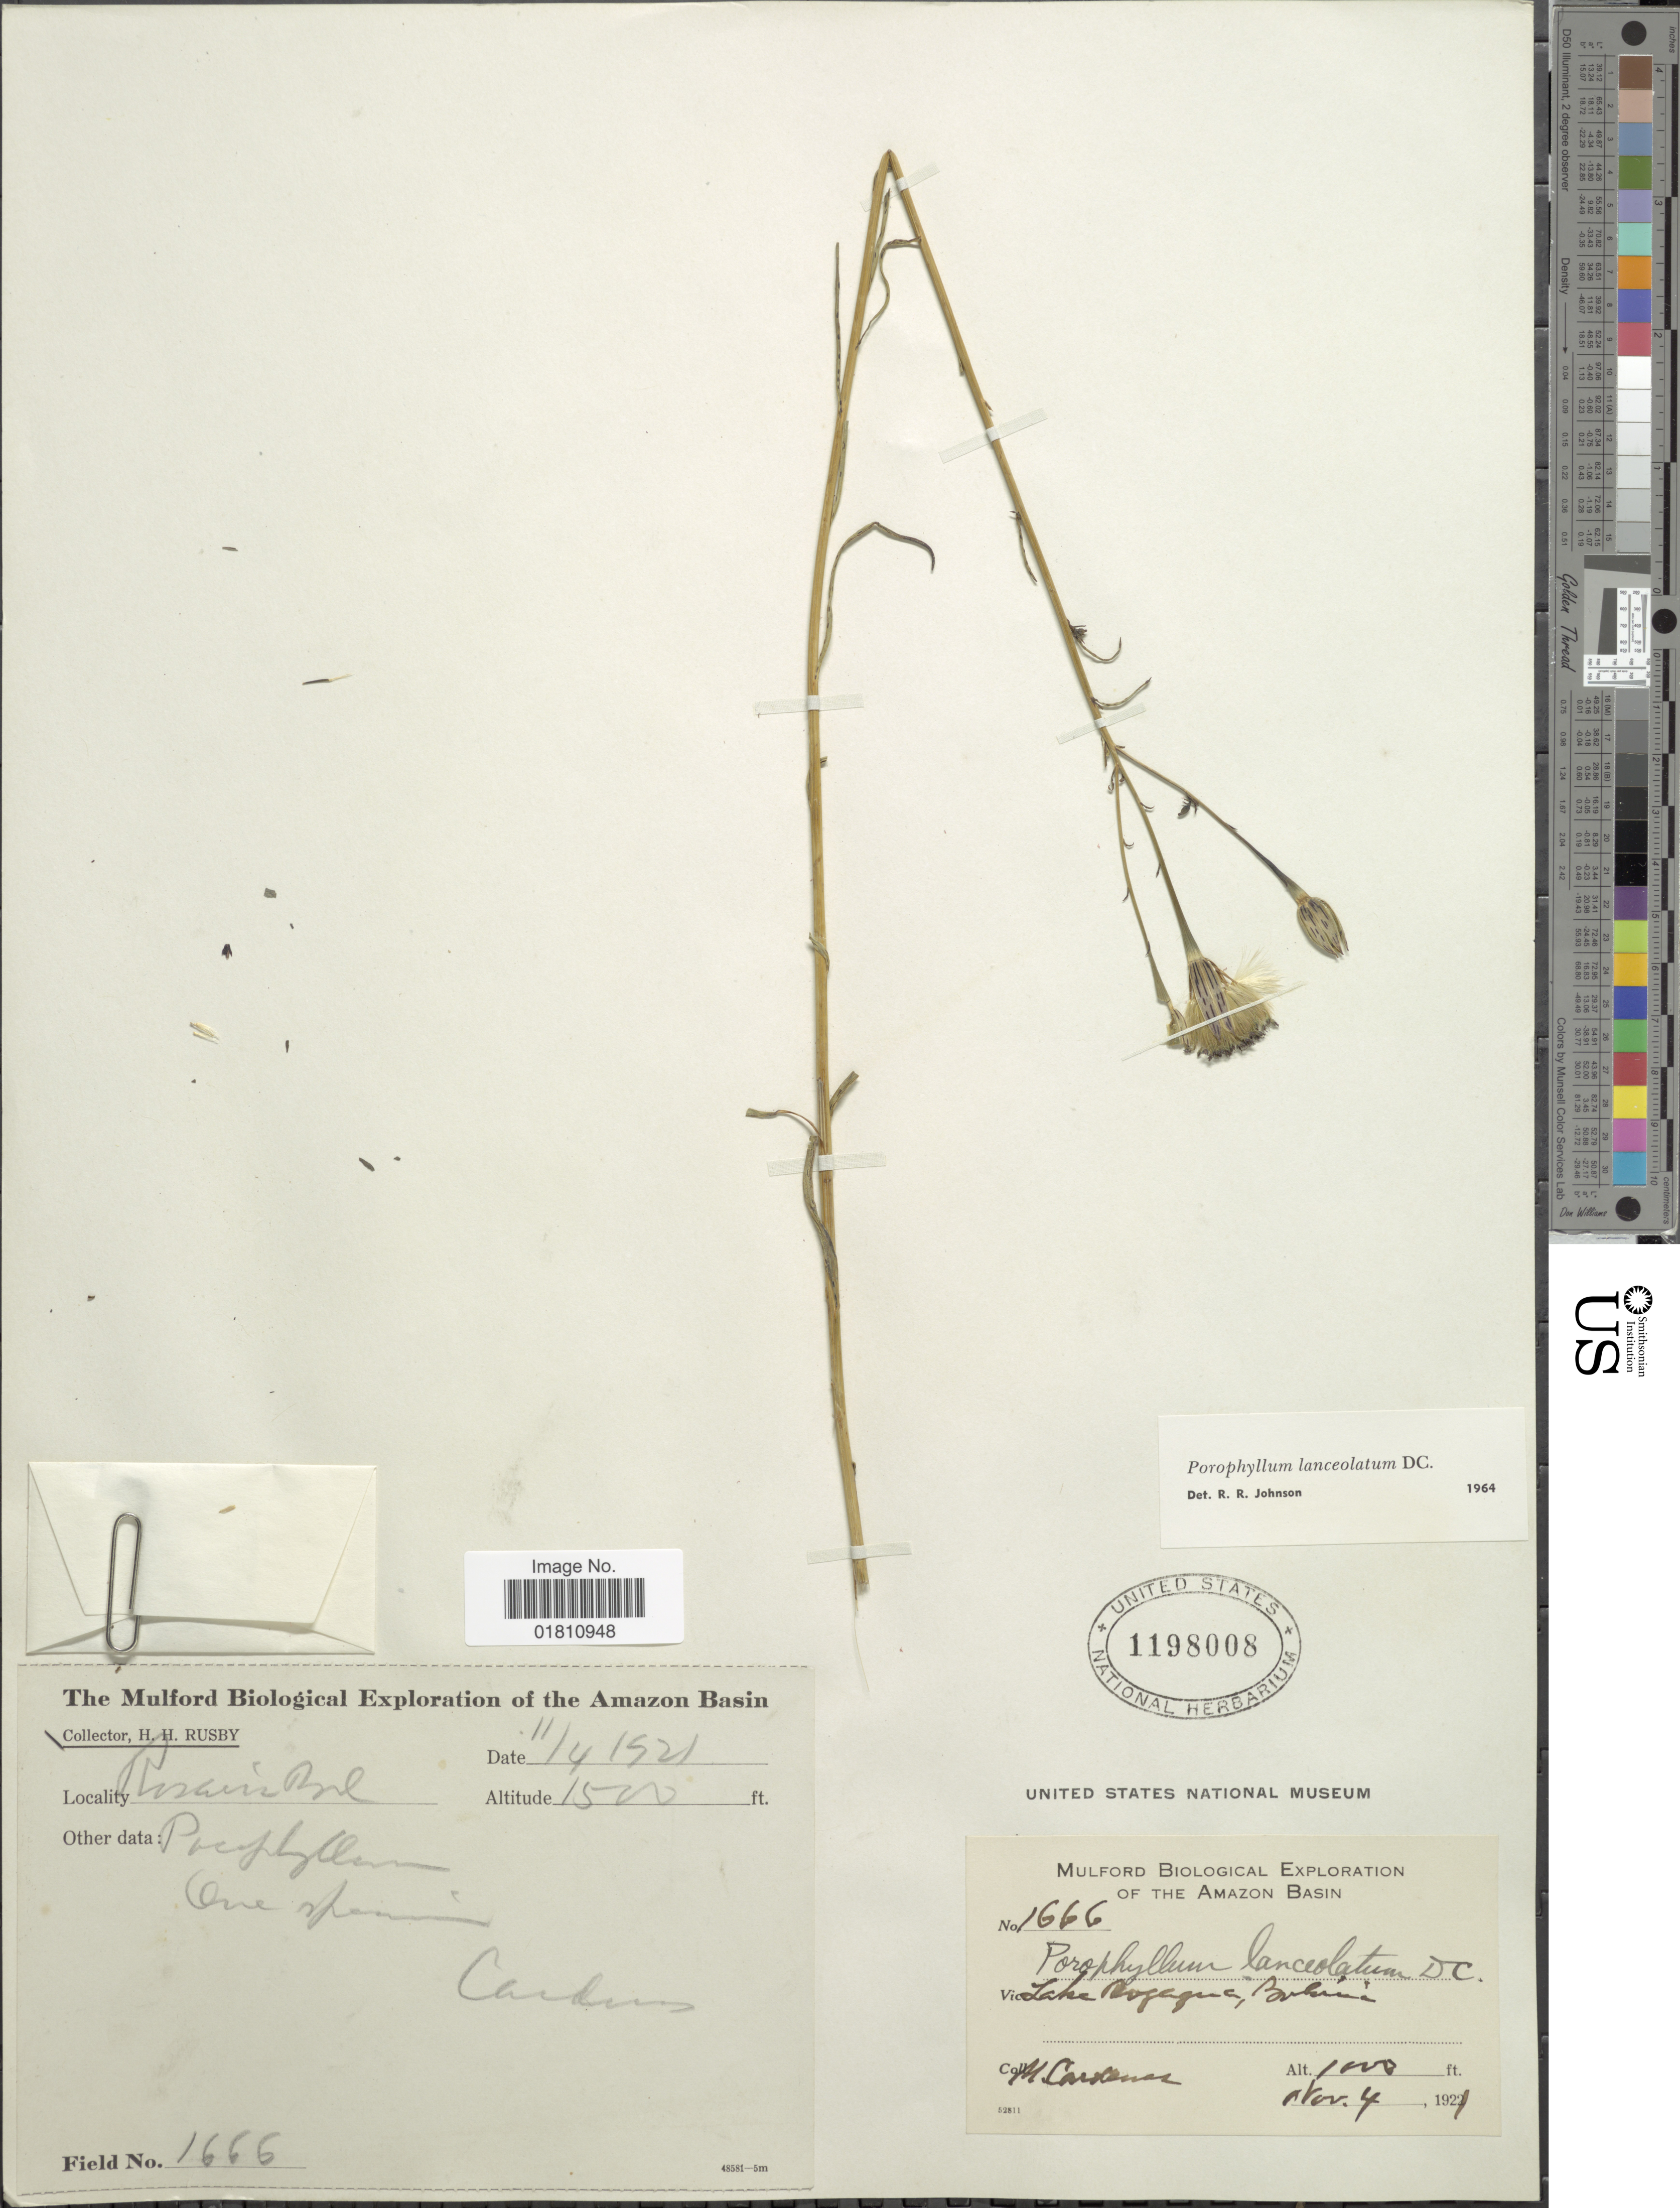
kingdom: Plantae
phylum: Tracheophyta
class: Magnoliopsida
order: Asterales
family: Asteraceae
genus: Porophyllum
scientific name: Porophyllum lanceolatum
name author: DC.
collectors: M. Cárdenas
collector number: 1666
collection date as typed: Nov. 4, 1921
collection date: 1921-11-04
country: Bolivia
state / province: Beni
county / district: José Ballivián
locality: Lake Rogagua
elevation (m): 305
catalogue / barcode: US 1198008